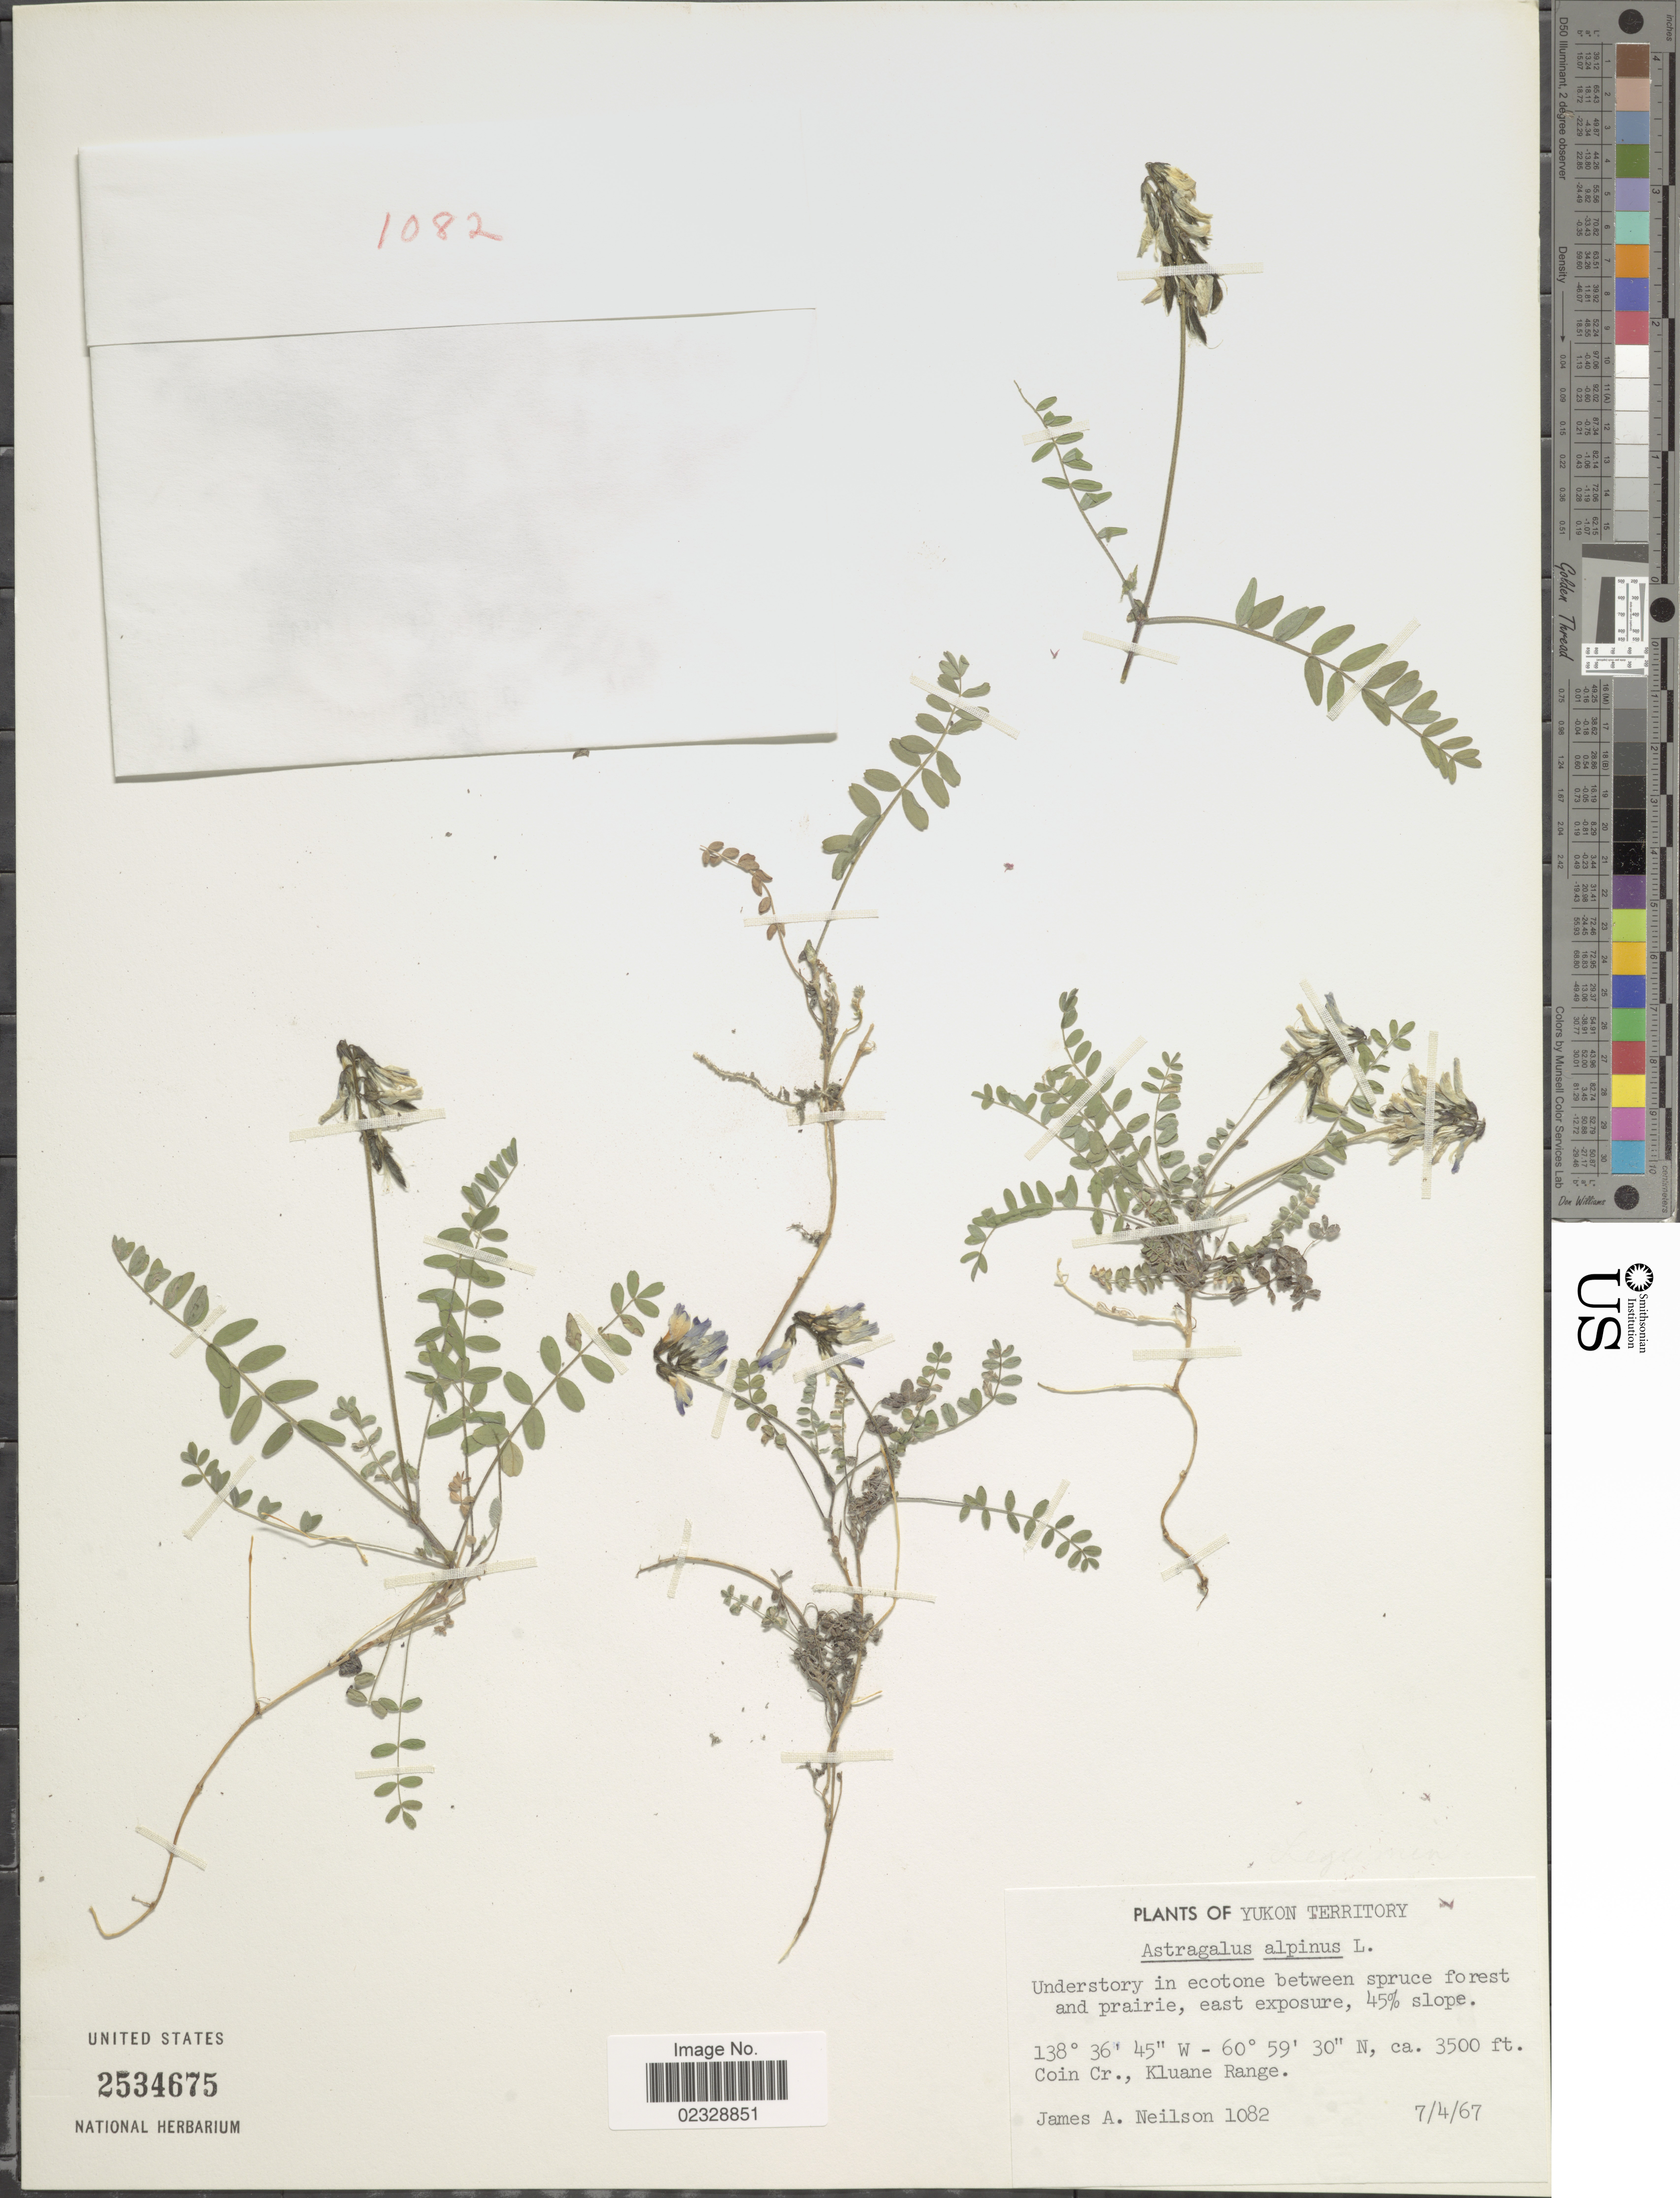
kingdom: Plantae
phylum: Tracheophyta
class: Magnoliopsida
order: Fabales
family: Fabaceae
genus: Astragalus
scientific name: Astragalus alpinus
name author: L.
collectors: J. Neilson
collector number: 1082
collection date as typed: Transcribed d/m/y: 7/4/67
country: Canada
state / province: Yukon Territory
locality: Coin Cr., Kluane Range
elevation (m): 1067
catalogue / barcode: US 2534675